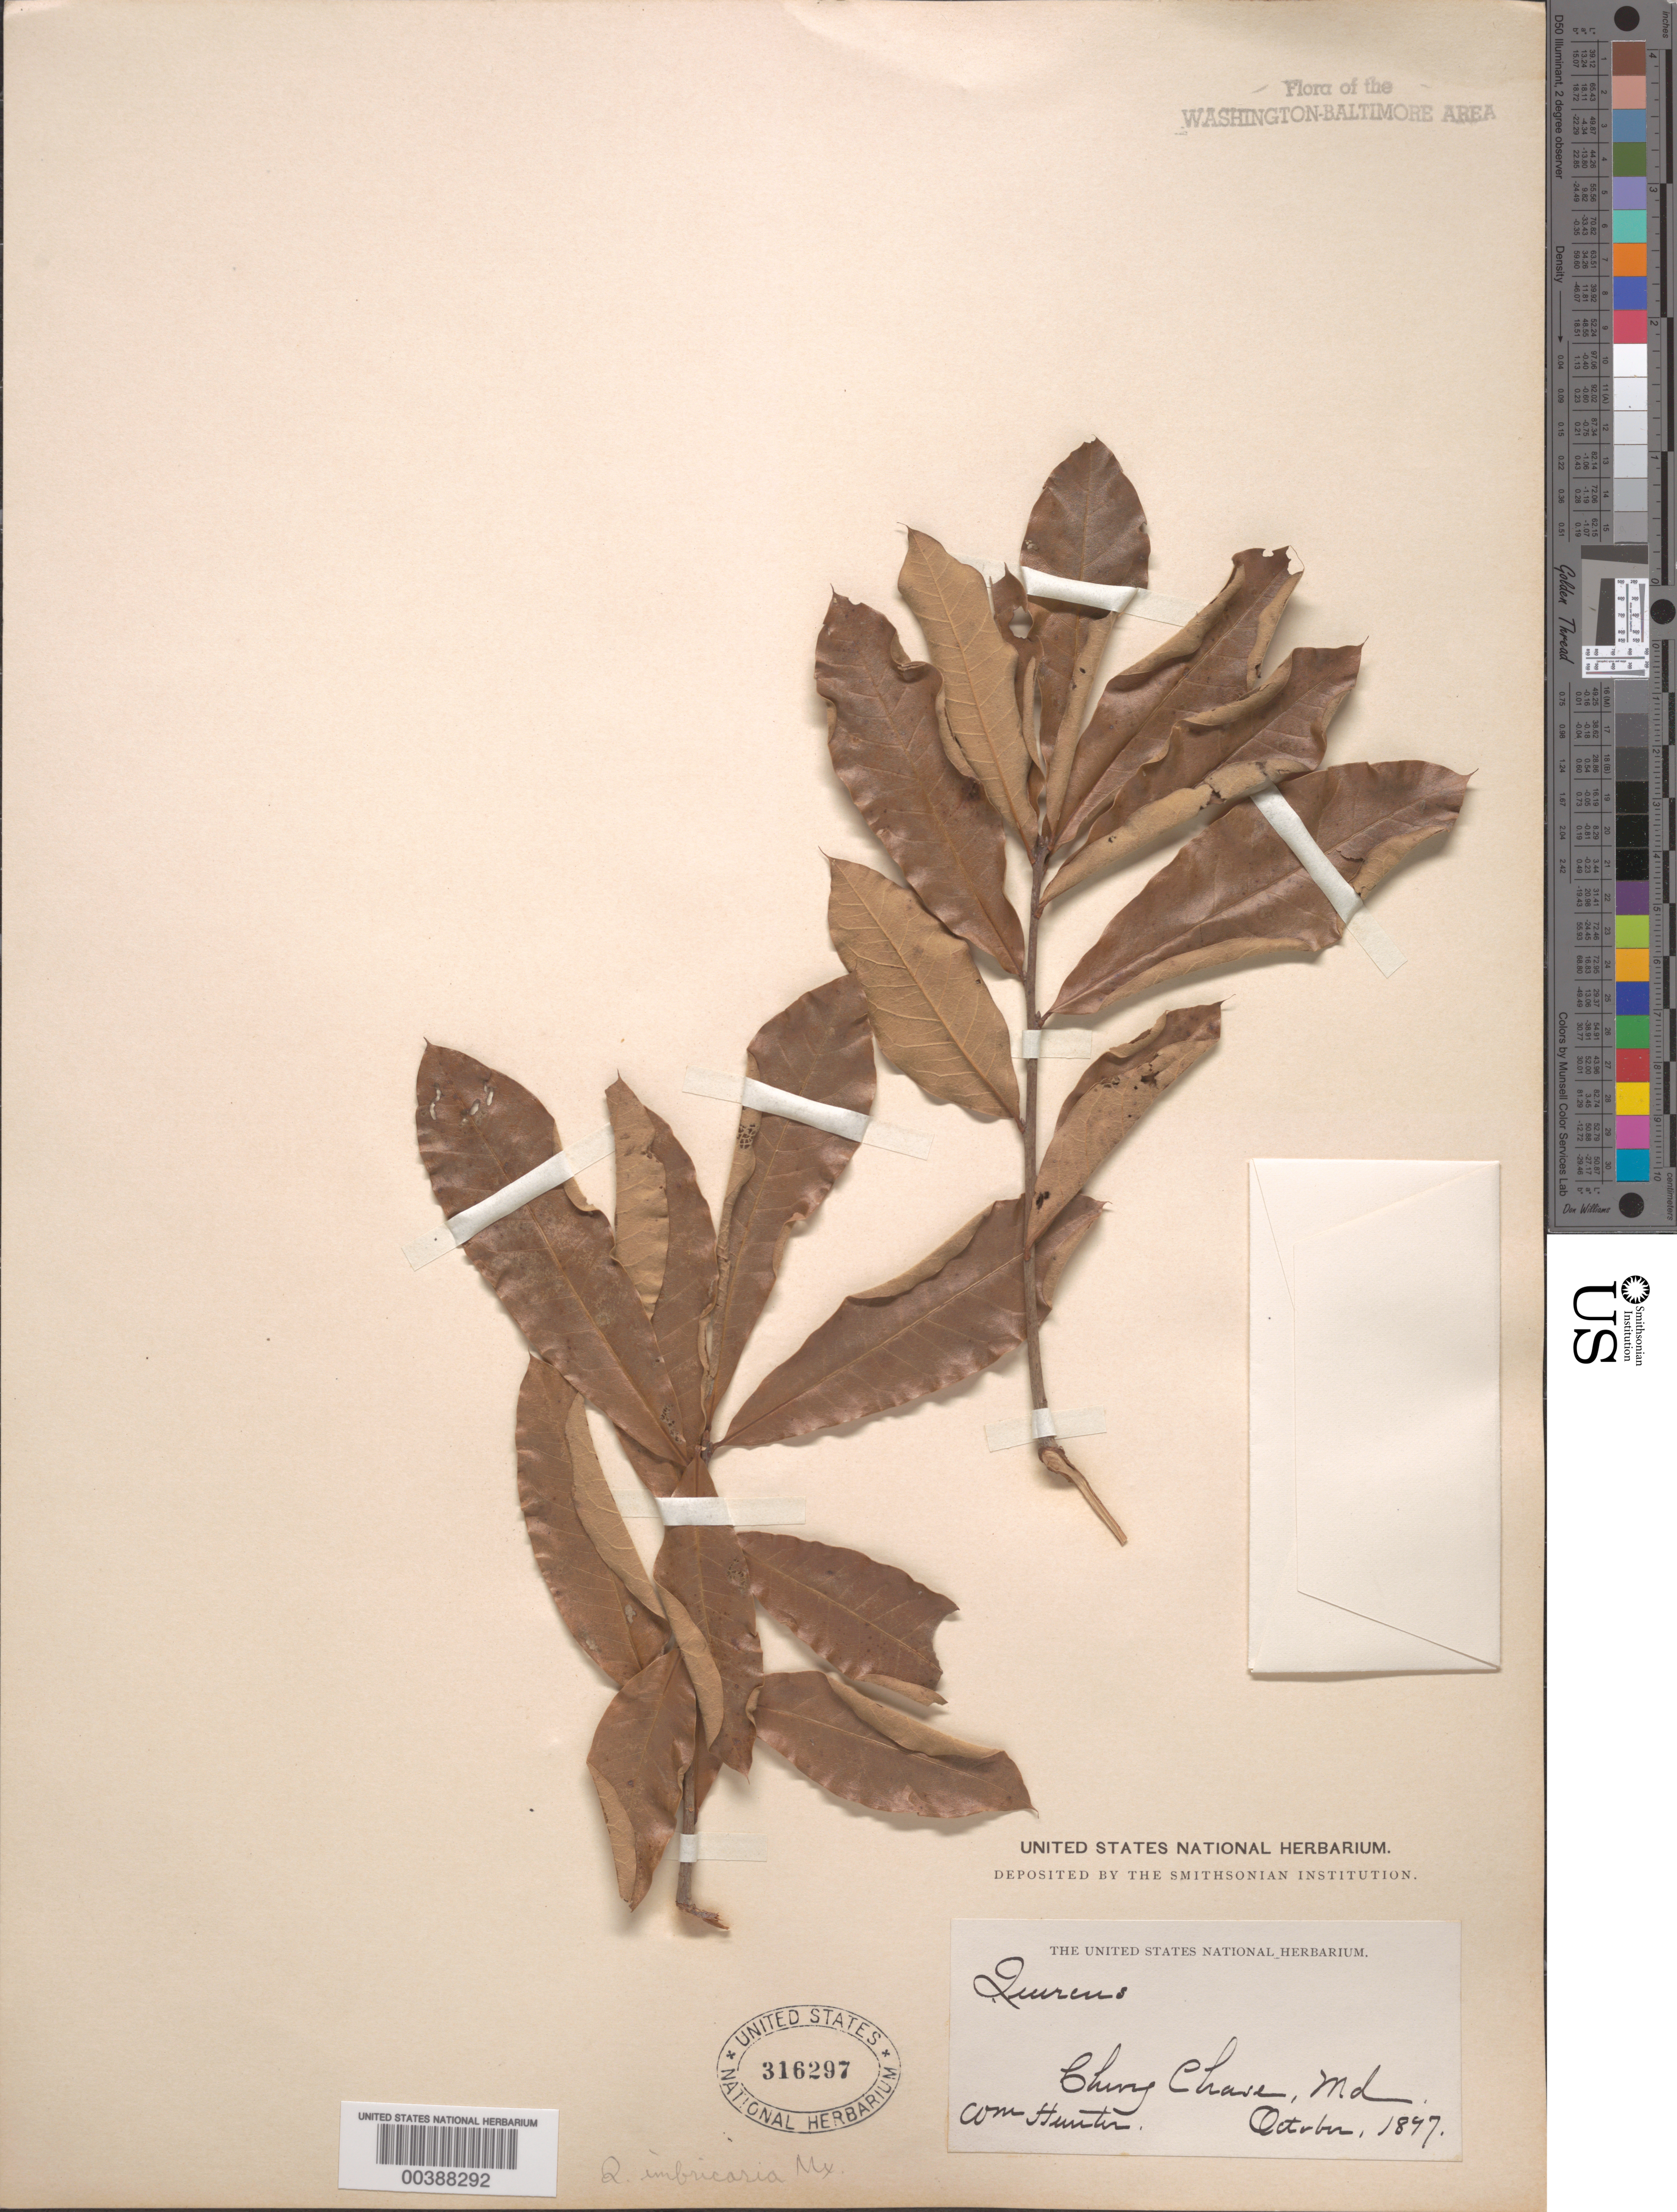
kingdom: Plantae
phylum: Tracheophyta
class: Magnoliopsida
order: Fagales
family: Fagaceae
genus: Quercus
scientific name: Quercus imbricaria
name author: Michx.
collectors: W. Hunter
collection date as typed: Oct 1897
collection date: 1897-10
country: United States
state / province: Maryland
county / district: Montgomery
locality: Chevy Chase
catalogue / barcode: US 316297